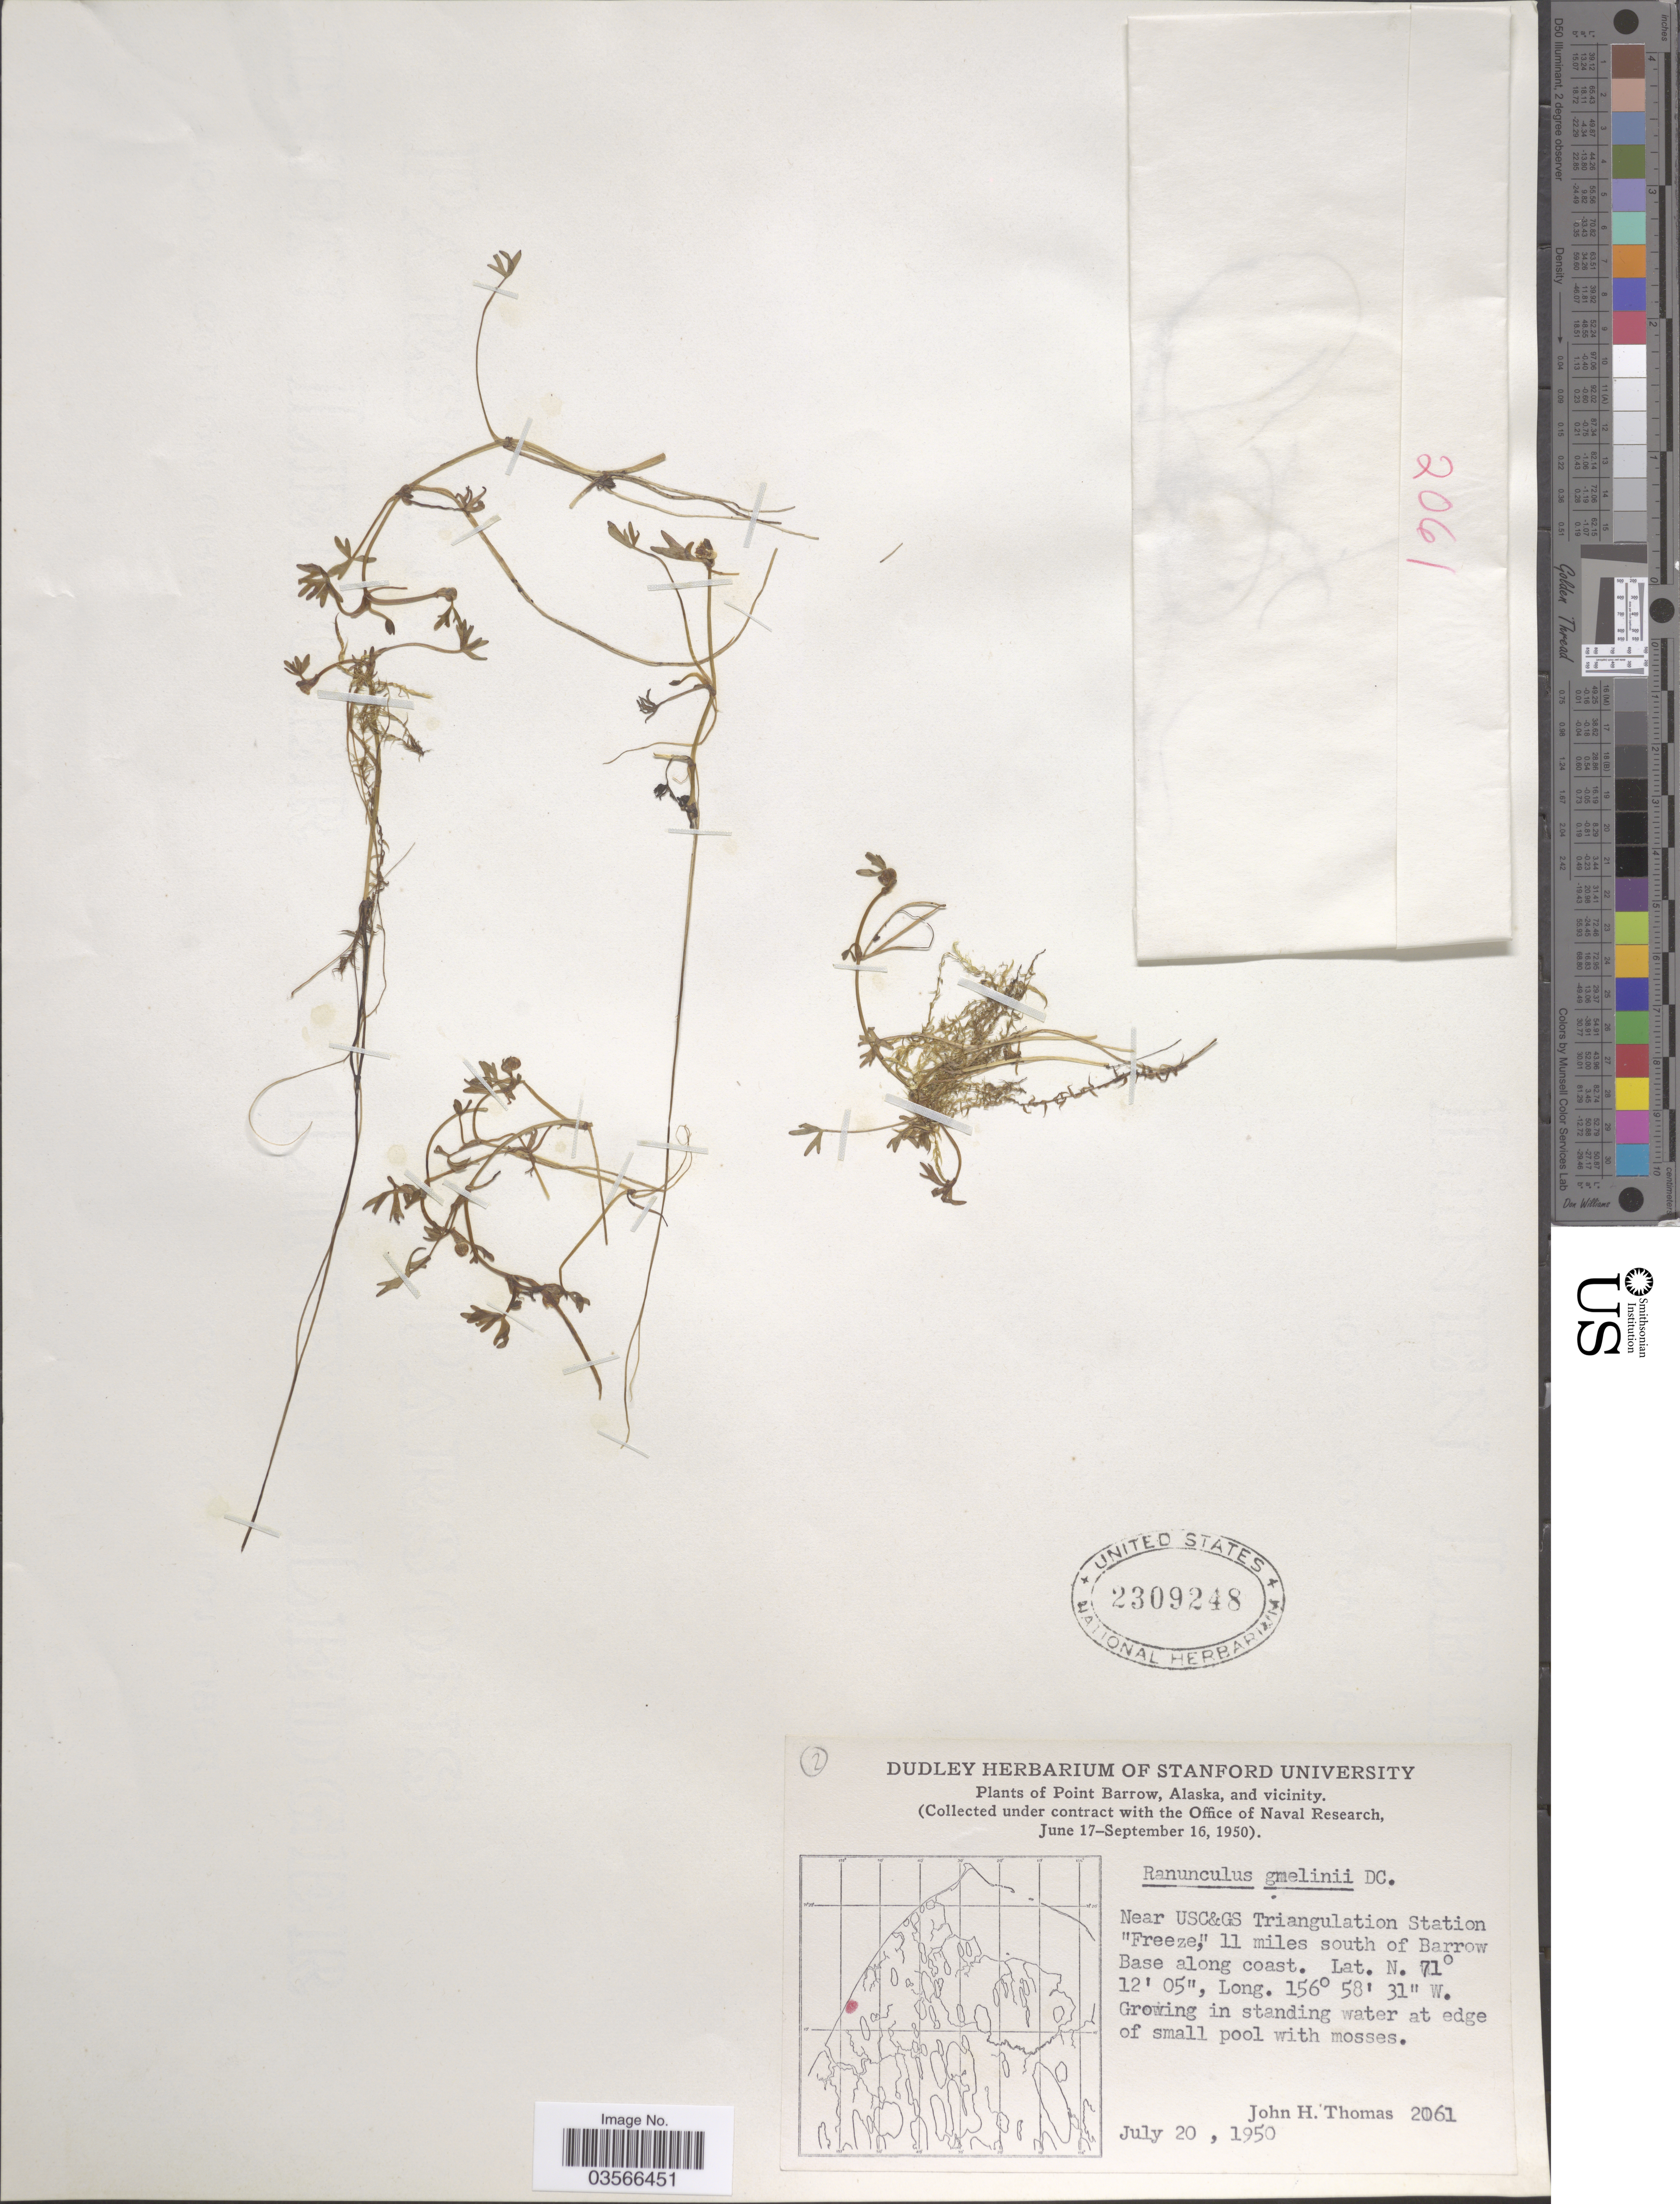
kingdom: Plantae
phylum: Tracheophyta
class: Magnoliopsida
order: Ranunculales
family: Ranunculaceae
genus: Ranunculus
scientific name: Ranunculus gmelinii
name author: DC.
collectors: J. H. Thomas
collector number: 2061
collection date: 1950-07-20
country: United States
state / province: Alaska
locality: Point Barrow, Alaska, and vicinity. Near USC&GS Triangulation Station "Freeze", 11 miles south of Barrow Base along coast.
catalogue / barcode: US 2309248